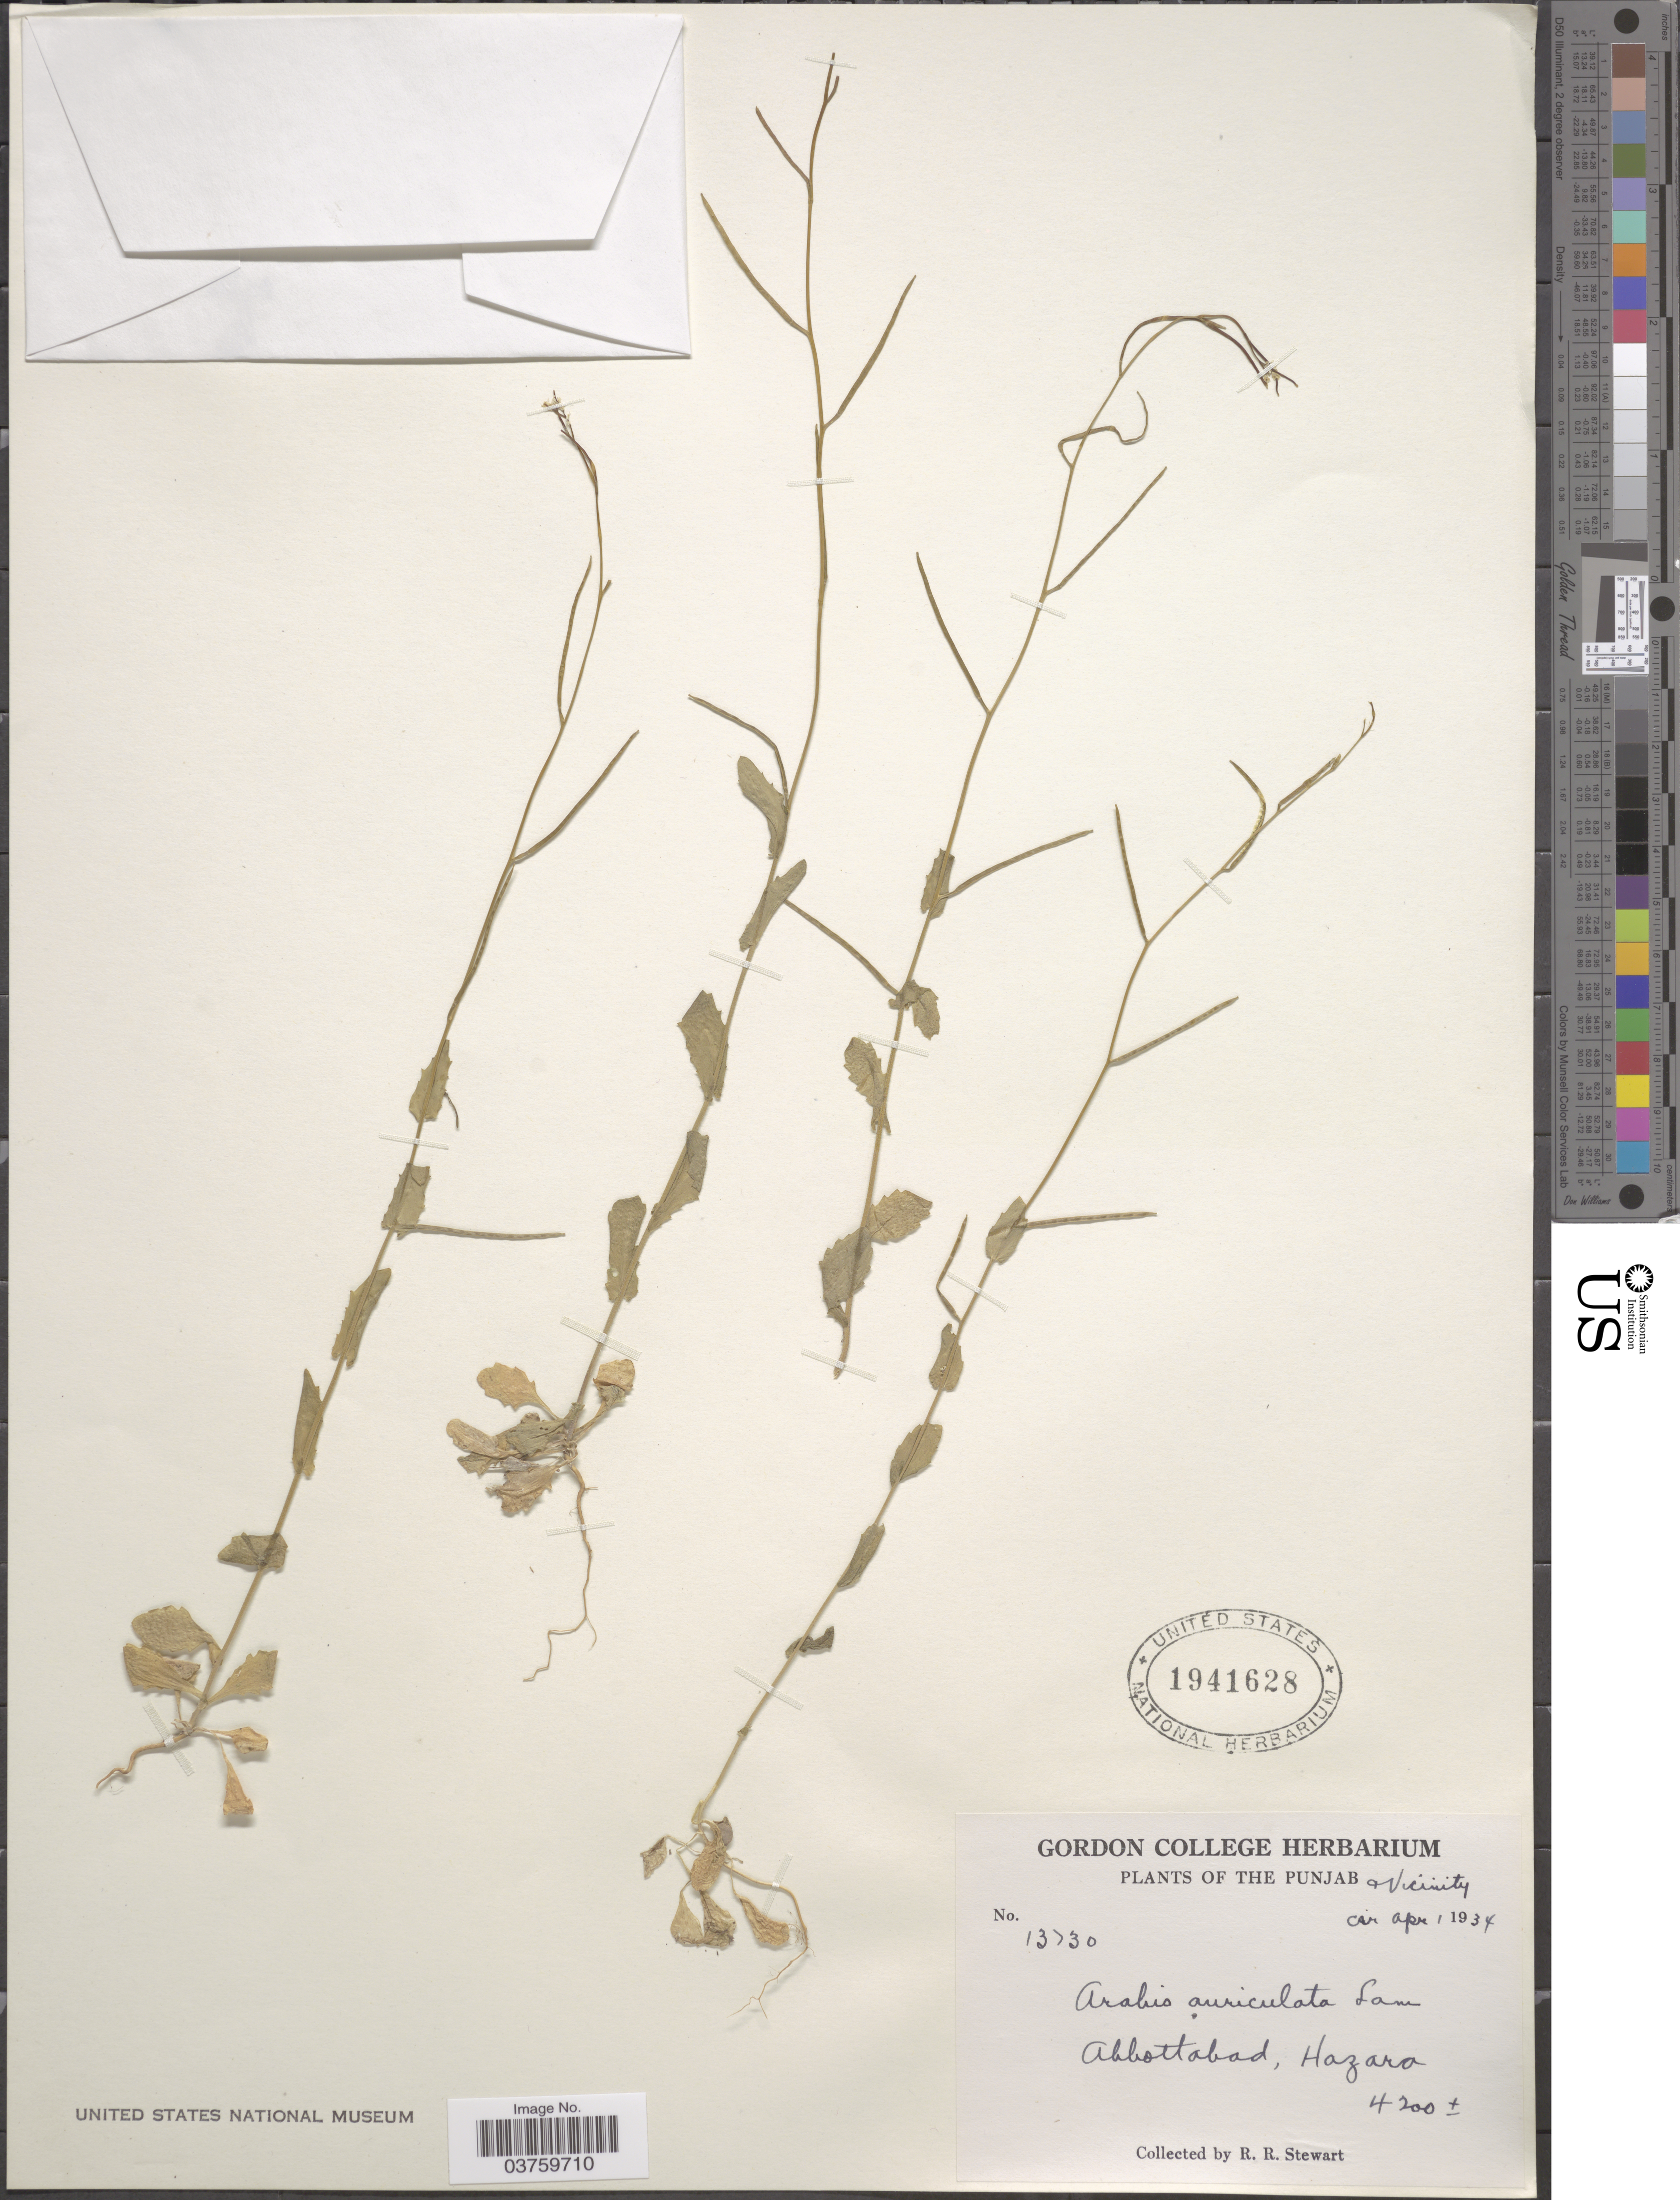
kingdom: Plantae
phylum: Tracheophyta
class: Magnoliopsida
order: Brassicales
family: Brassicaceae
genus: Arabis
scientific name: Arabis nova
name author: Vill.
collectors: R. Stewart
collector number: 13730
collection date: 1934-04-01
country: Pakistan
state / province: Khyber Pakhtunkhwa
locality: The Punjab & vicinity. Abbottabad, Hazara.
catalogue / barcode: US 1941628